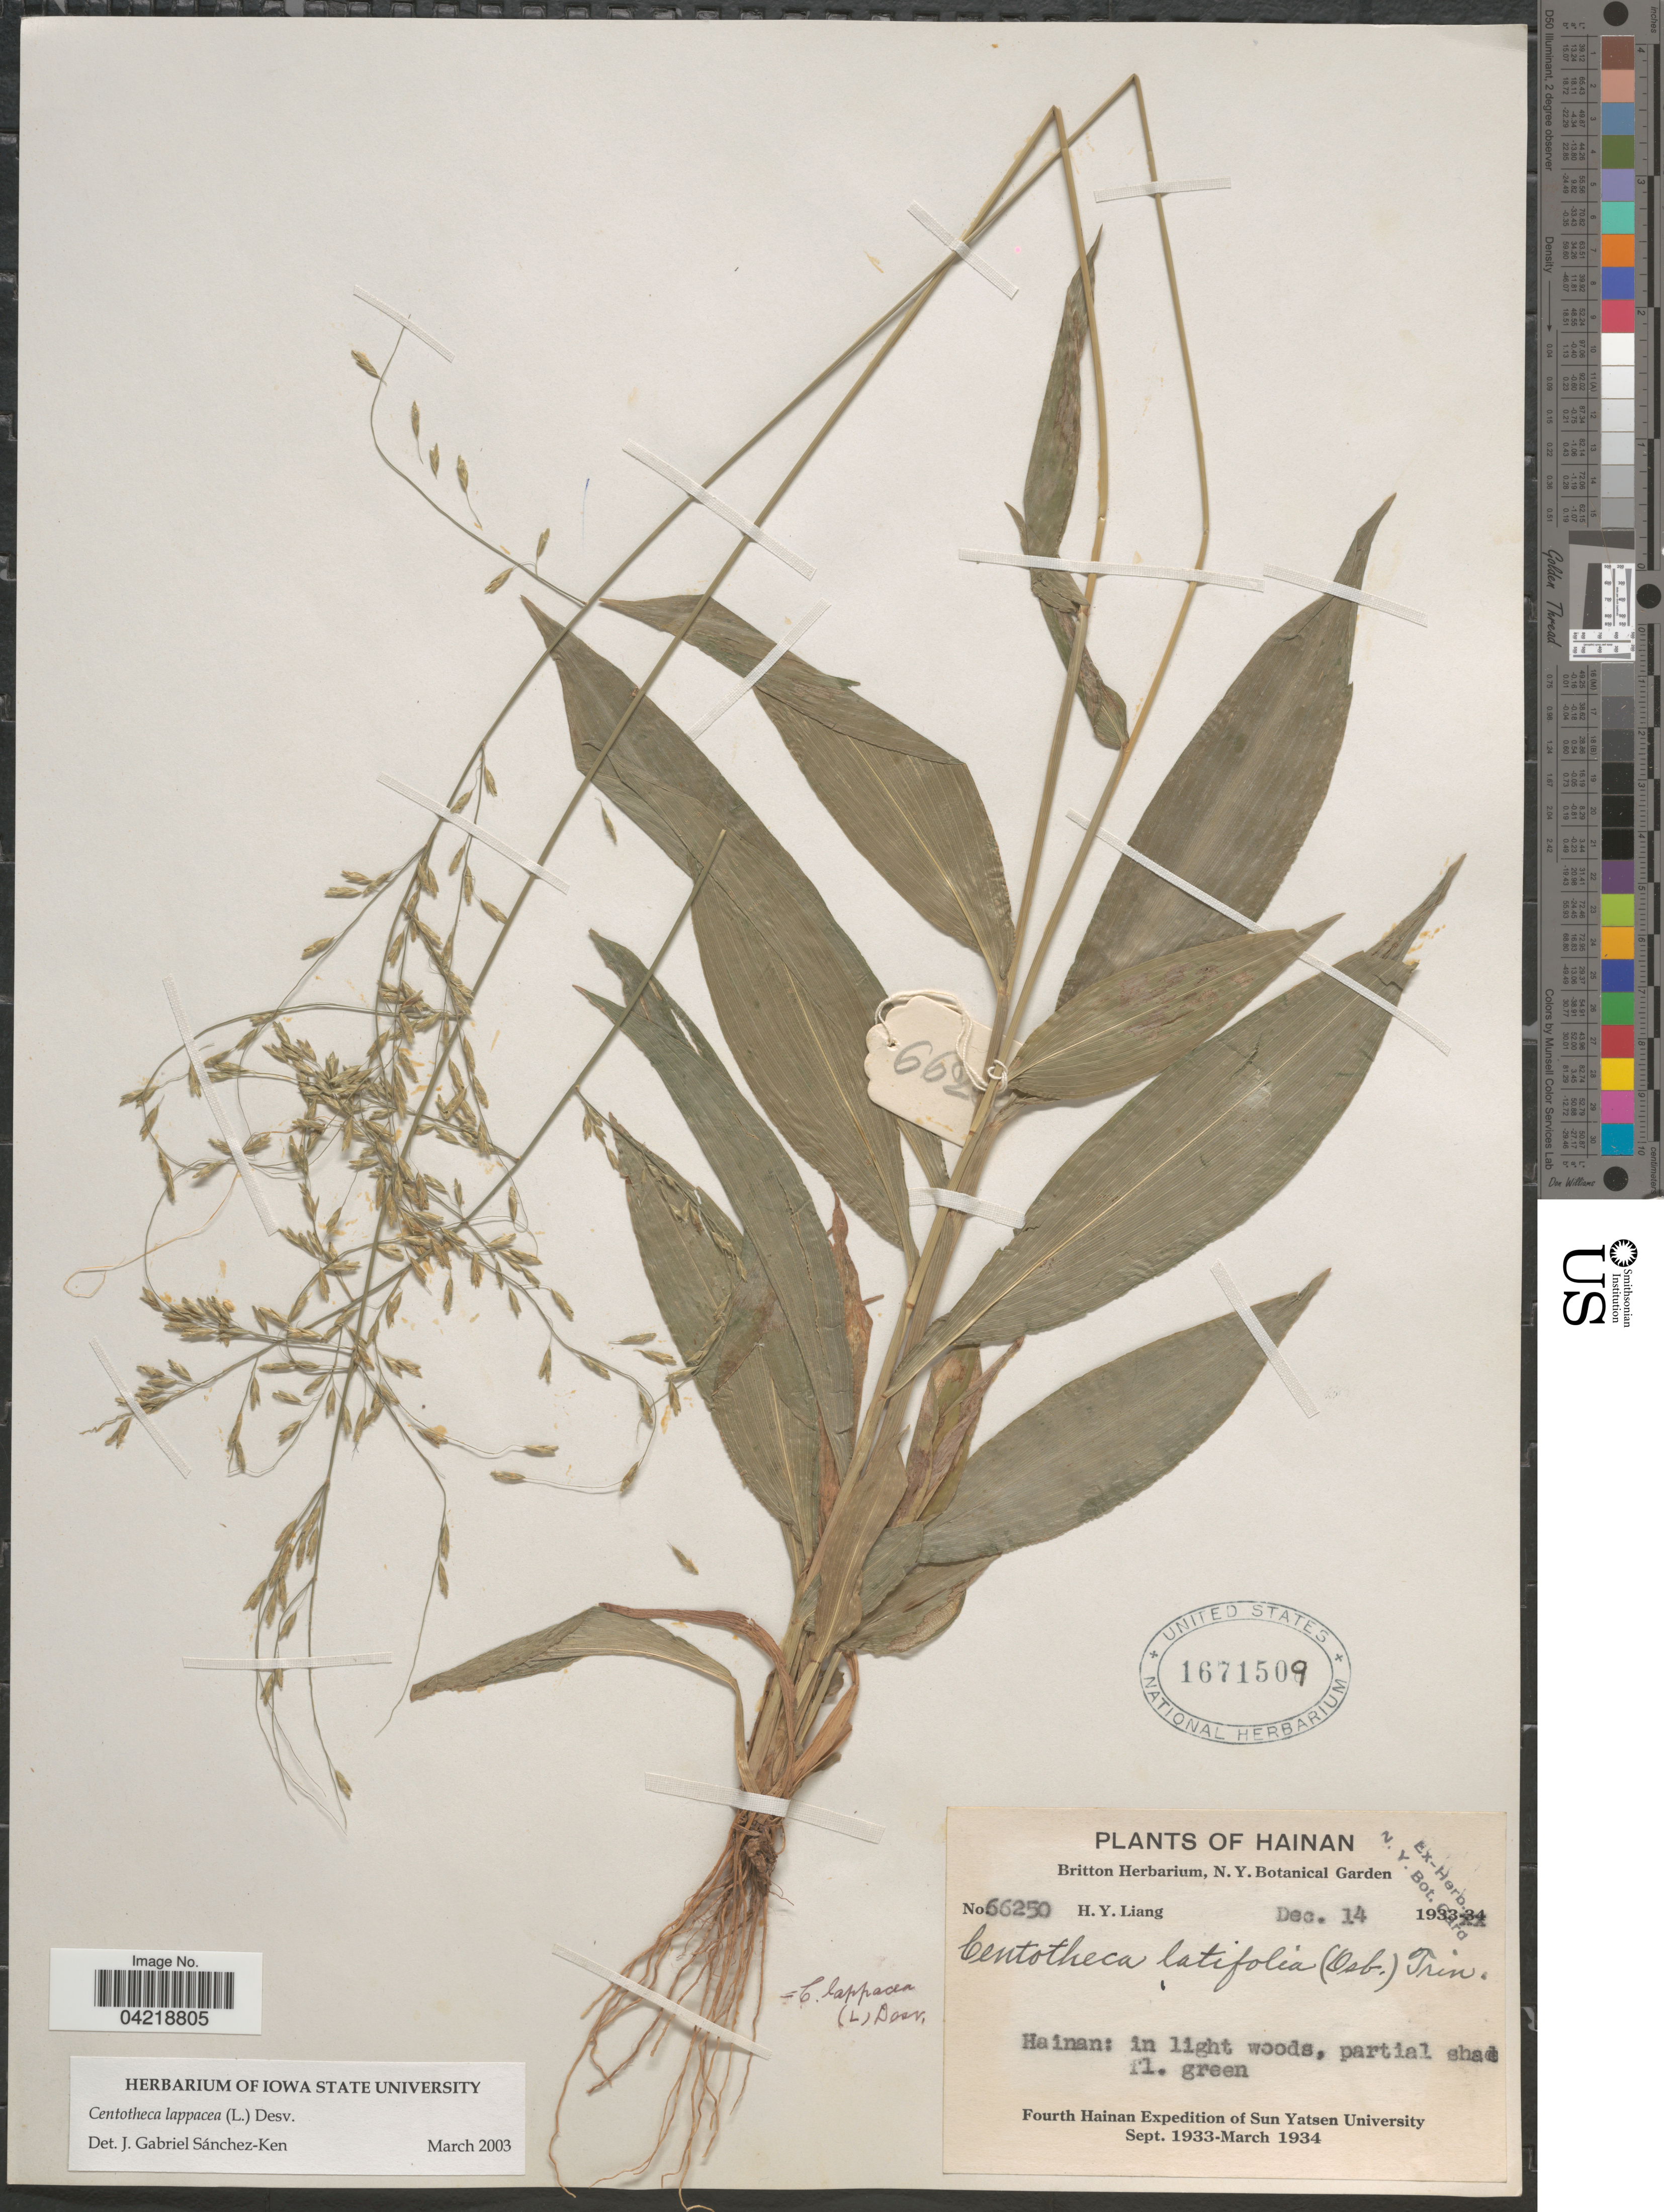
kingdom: Plantae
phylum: Tracheophyta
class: Liliopsida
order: Poales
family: Poaceae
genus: Centotheca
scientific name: Centotheca lappacea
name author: (L.) Desv.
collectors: H. Y. Liang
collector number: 66250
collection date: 1933-12-14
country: China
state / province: Hainan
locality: In light woods, partial sha [illegible text]. Fourth Hainan Expedition of Sun Yatsen University Sept. 1933-March 1934.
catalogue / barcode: US 1671509